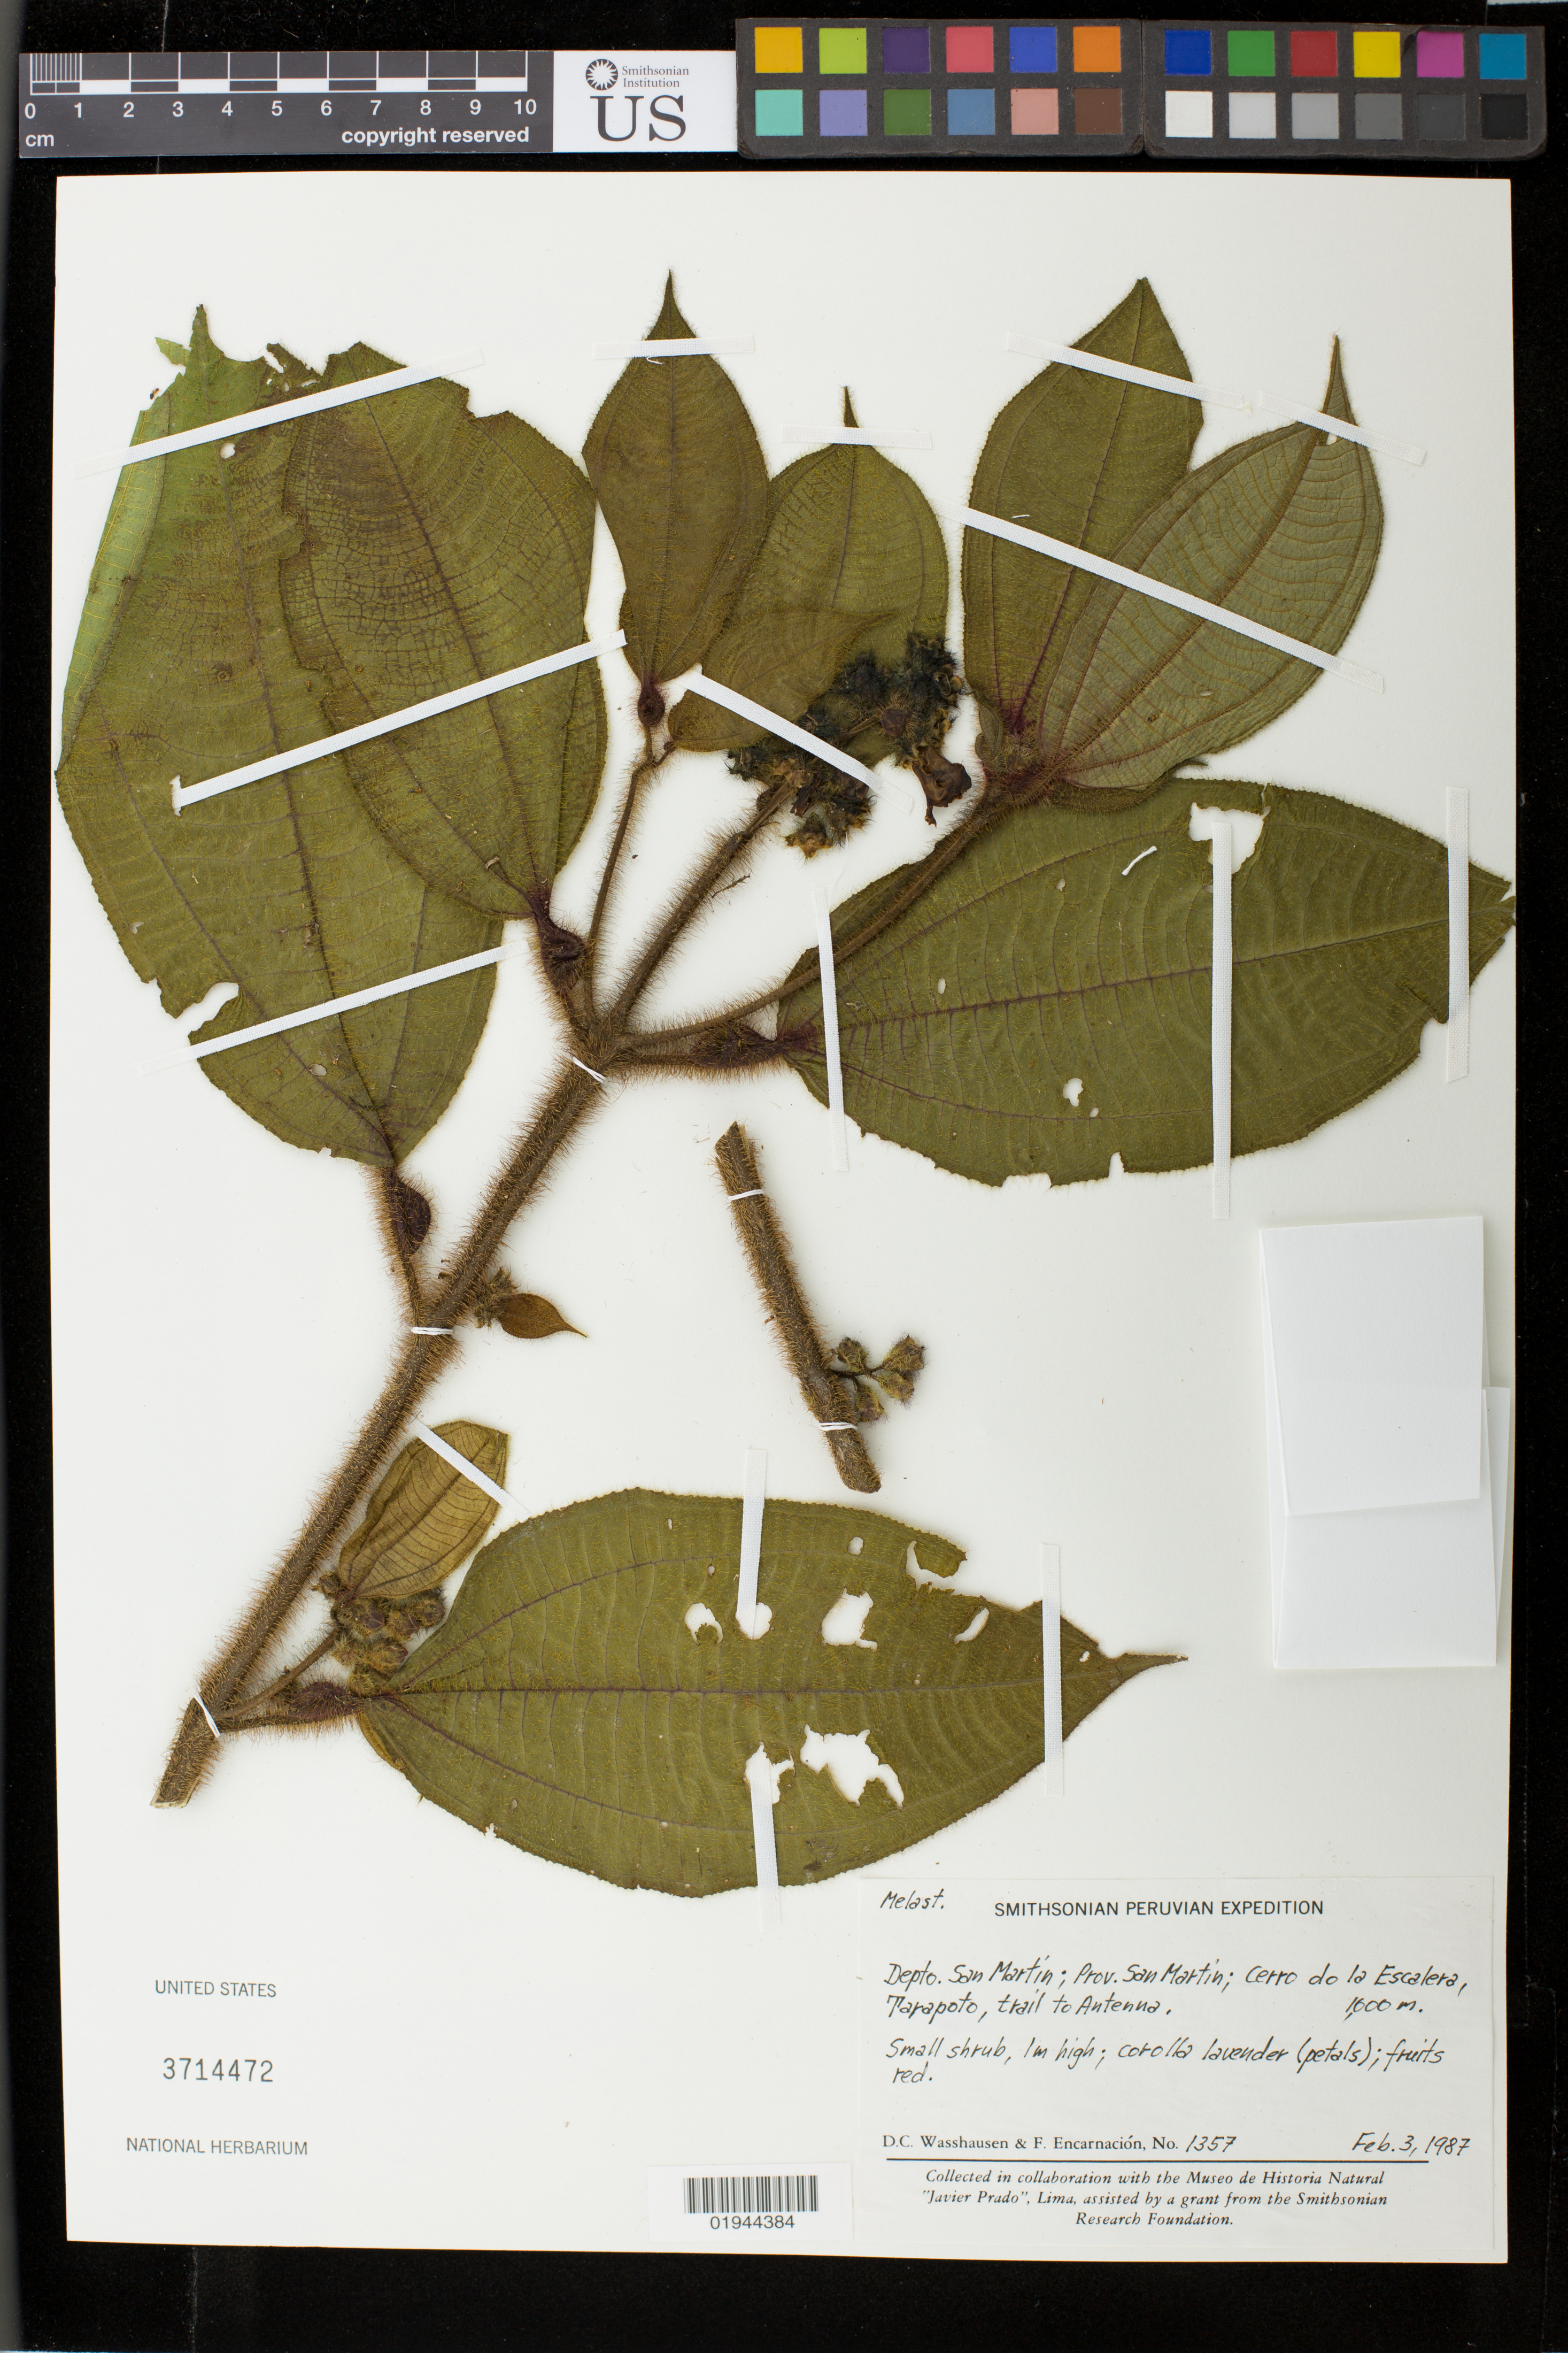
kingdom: Plantae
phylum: Tracheophyta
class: Magnoliopsida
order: Myrtales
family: Melastomataceae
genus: Miconia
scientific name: Miconia gonoptera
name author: (Gleason) Michelang.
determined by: Michelangeli, F. A.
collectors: D. C. Wasshausen & F. Encarnación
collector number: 1357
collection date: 1987-02-03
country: Peru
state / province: San Martín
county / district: San Martín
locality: Cerro de la Escalera, Tarapoto, trail to Antenna.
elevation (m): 1000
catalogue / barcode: US 3714472